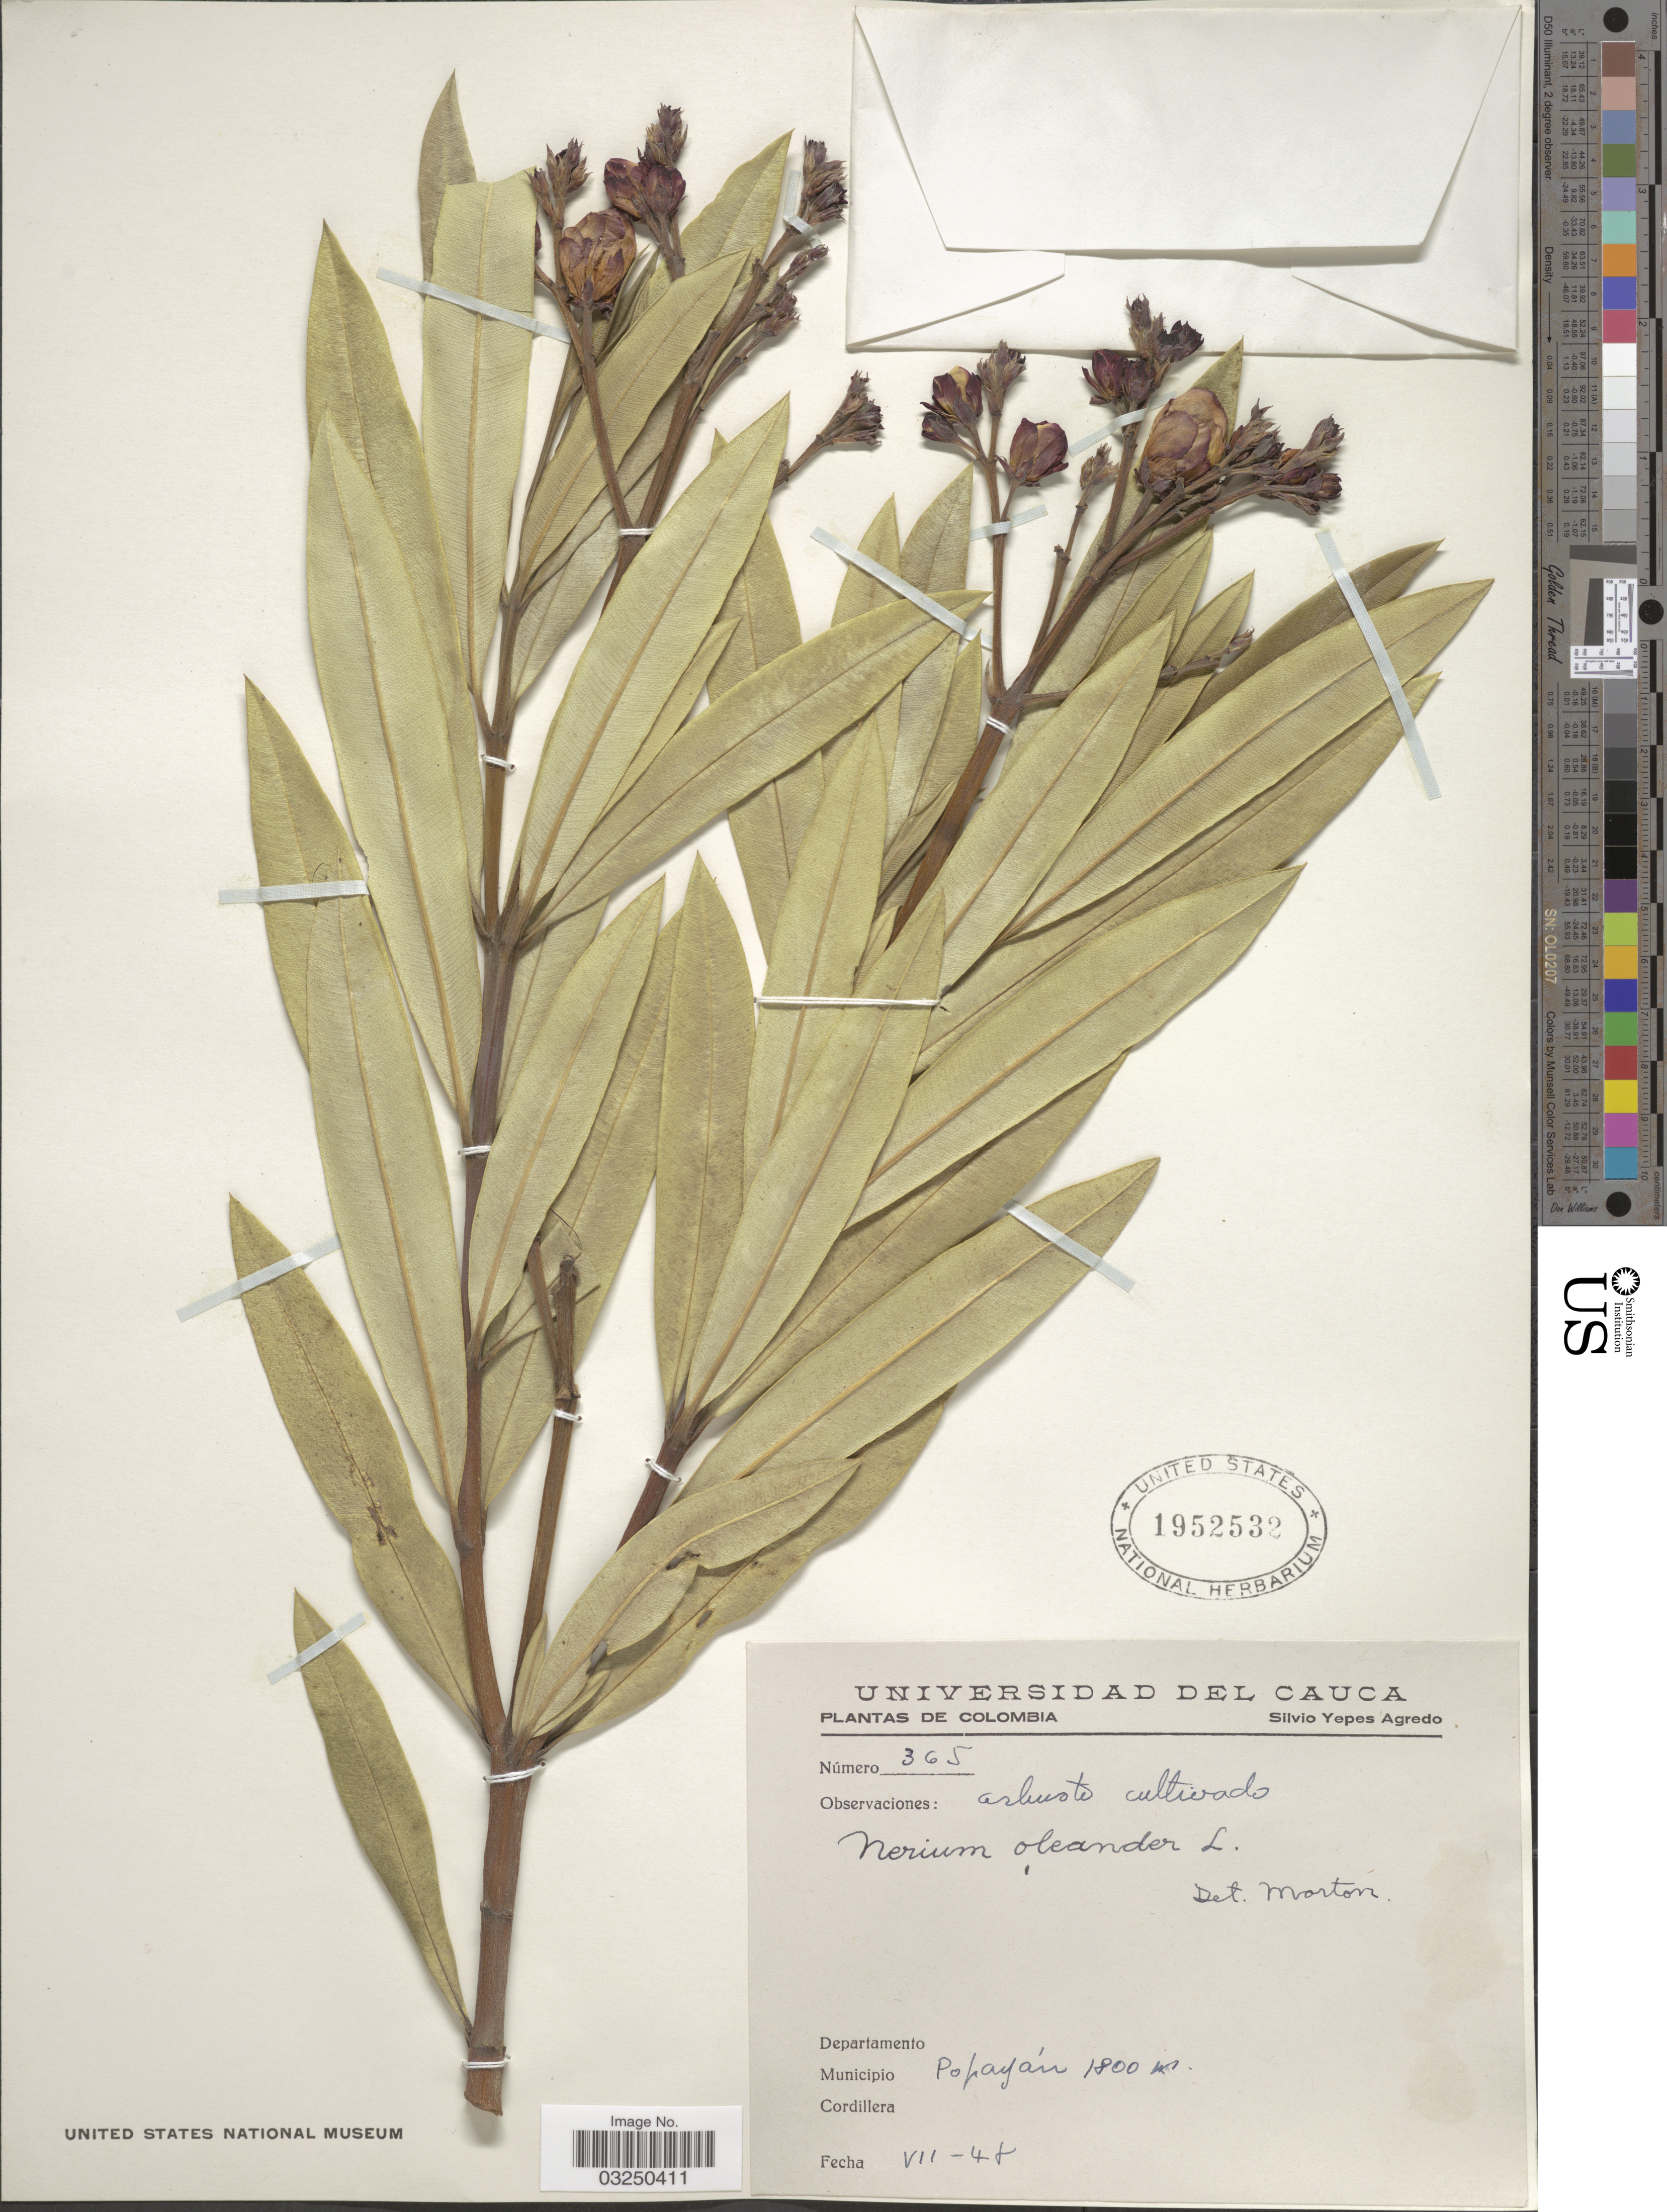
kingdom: Plantae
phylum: Tracheophyta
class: Magnoliopsida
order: Gentianales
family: Apocynaceae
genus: Nerium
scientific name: Nerium oleander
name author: L.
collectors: S. Yepes-Agredo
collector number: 365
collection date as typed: Transcribed d/m/y: /7/48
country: Colombia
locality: Municipio Popayán.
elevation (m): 1800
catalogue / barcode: US 1952532